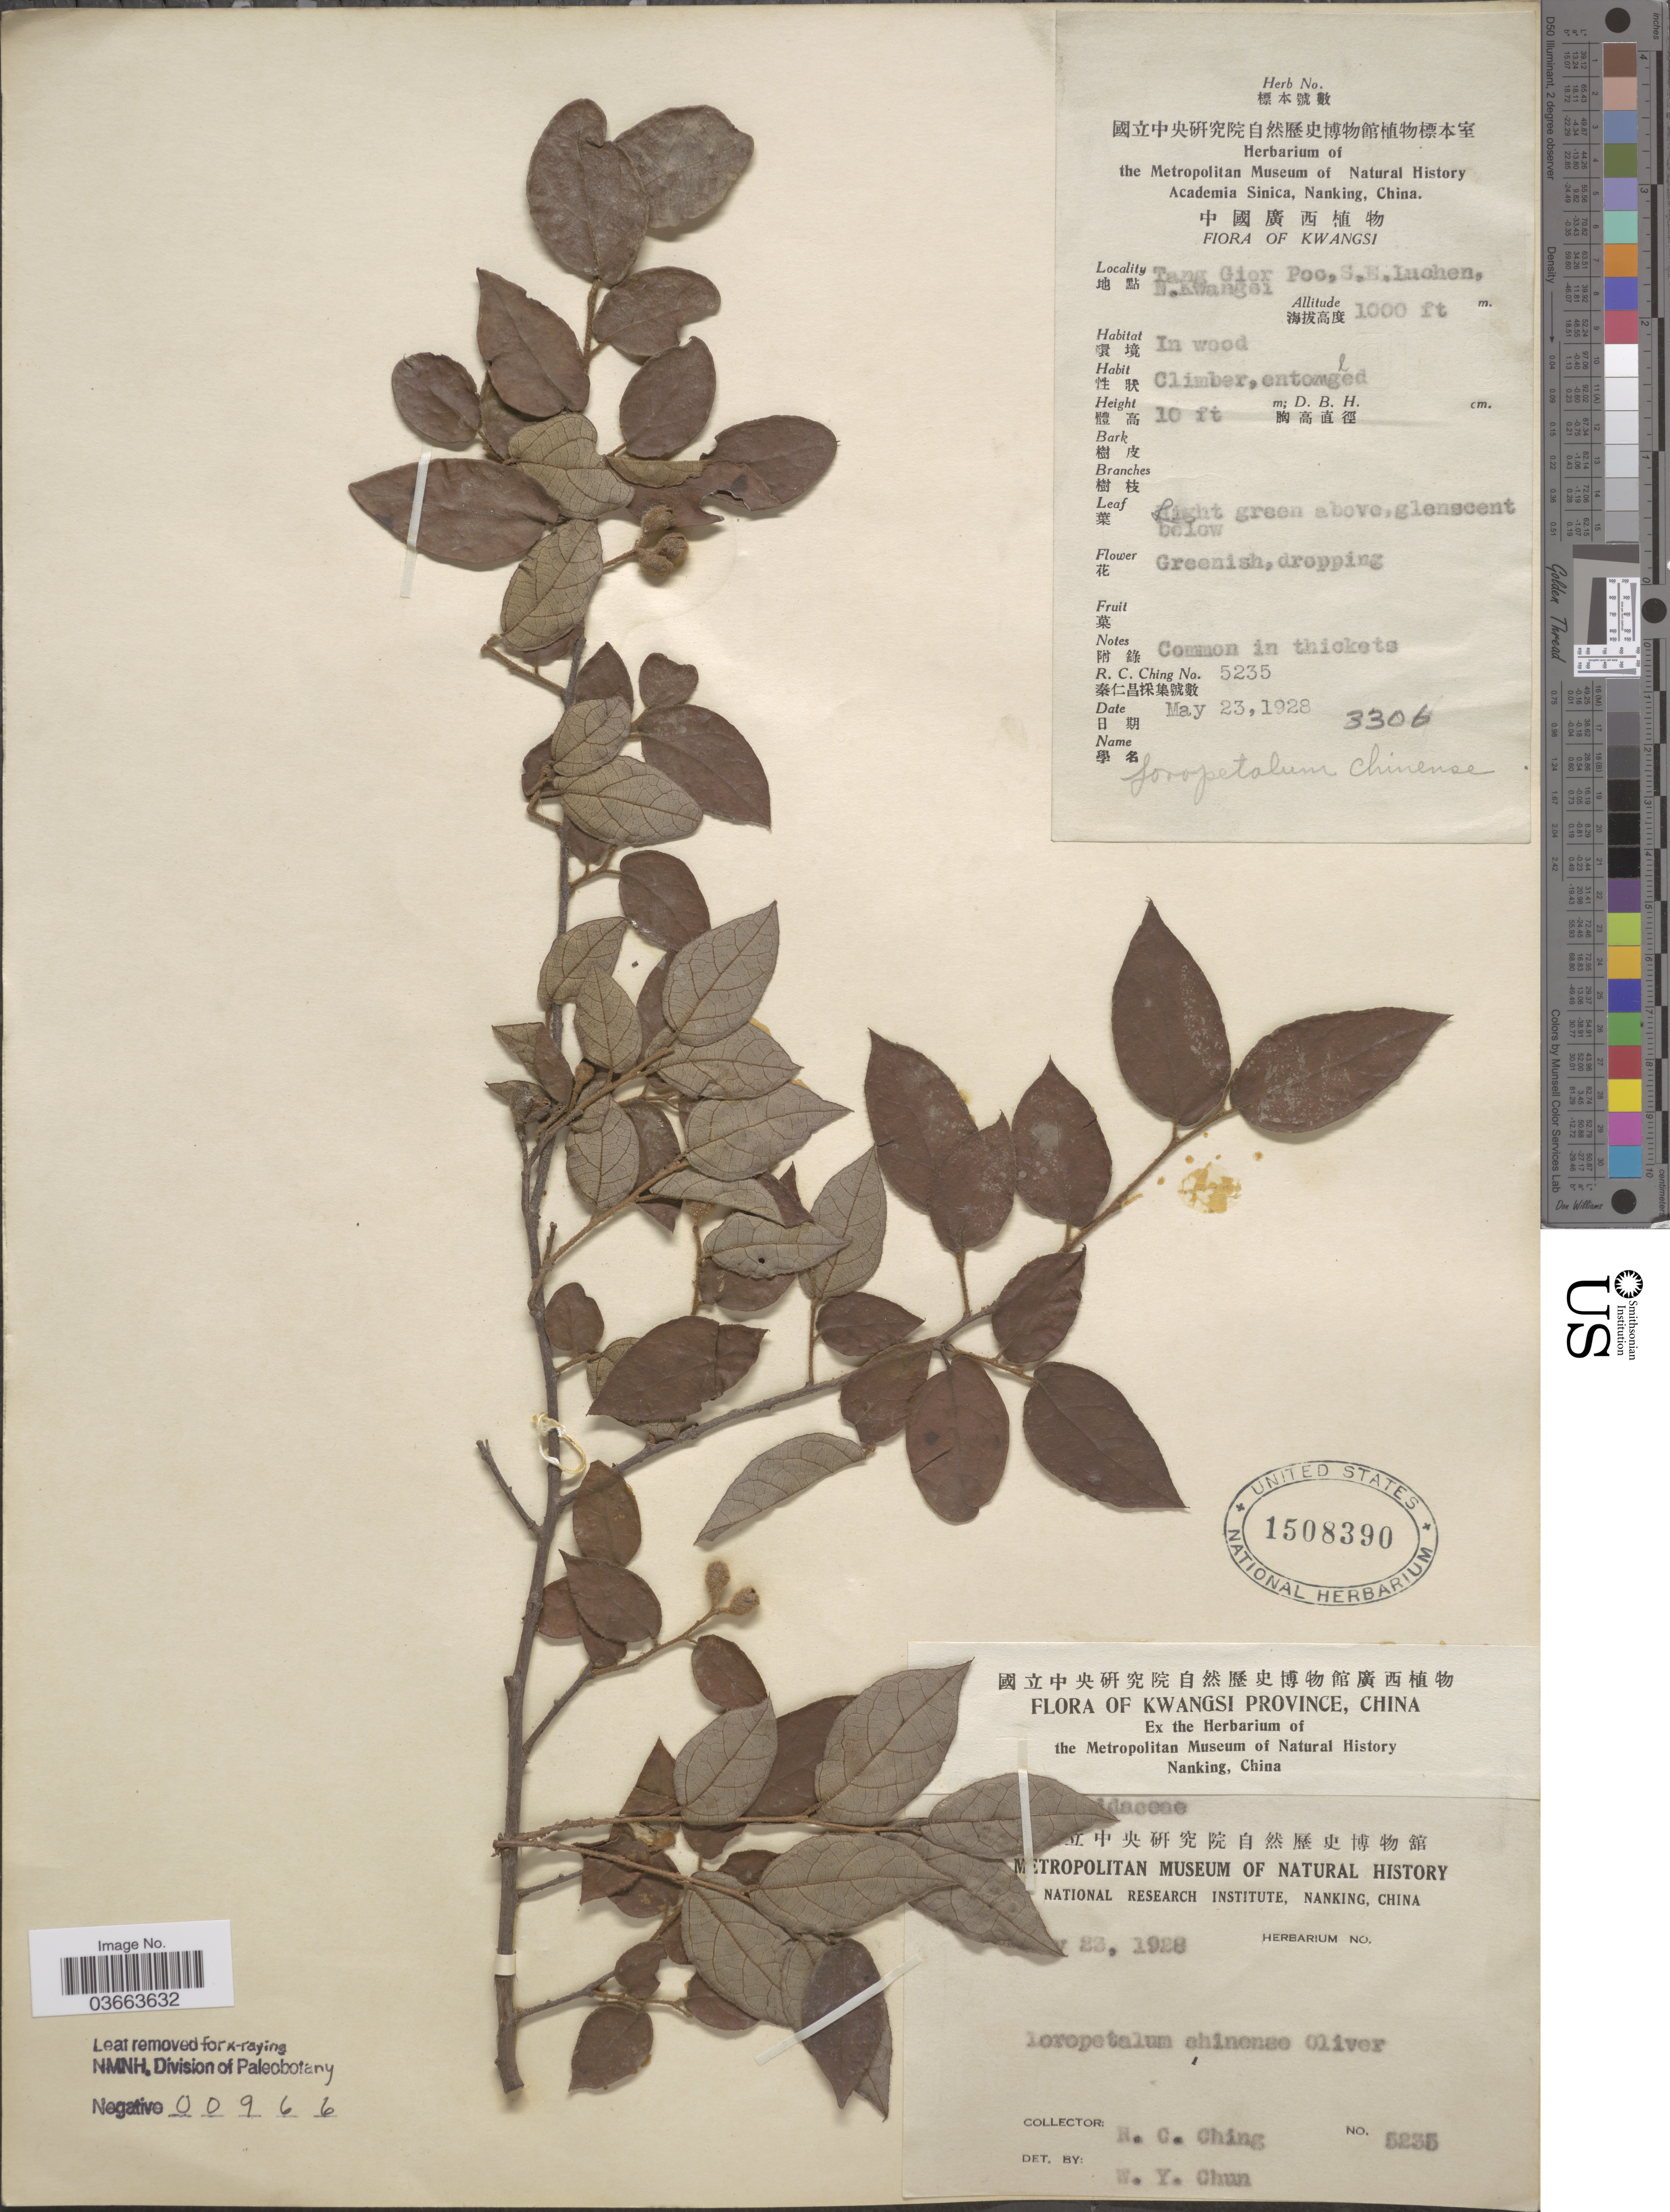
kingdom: Plantae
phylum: Tracheophyta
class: Magnoliopsida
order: Saxifragales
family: Hamamelidaceae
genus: Loropetalum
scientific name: Loropetalum chinense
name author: (R. Br.) Oliv.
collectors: R. C. Ching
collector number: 5235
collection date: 1928-05-23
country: China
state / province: Guangxi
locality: Kwangsi. Tang Gior Poo, S. E. Luchen, N. Kwangsi.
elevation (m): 305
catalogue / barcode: US 1508390